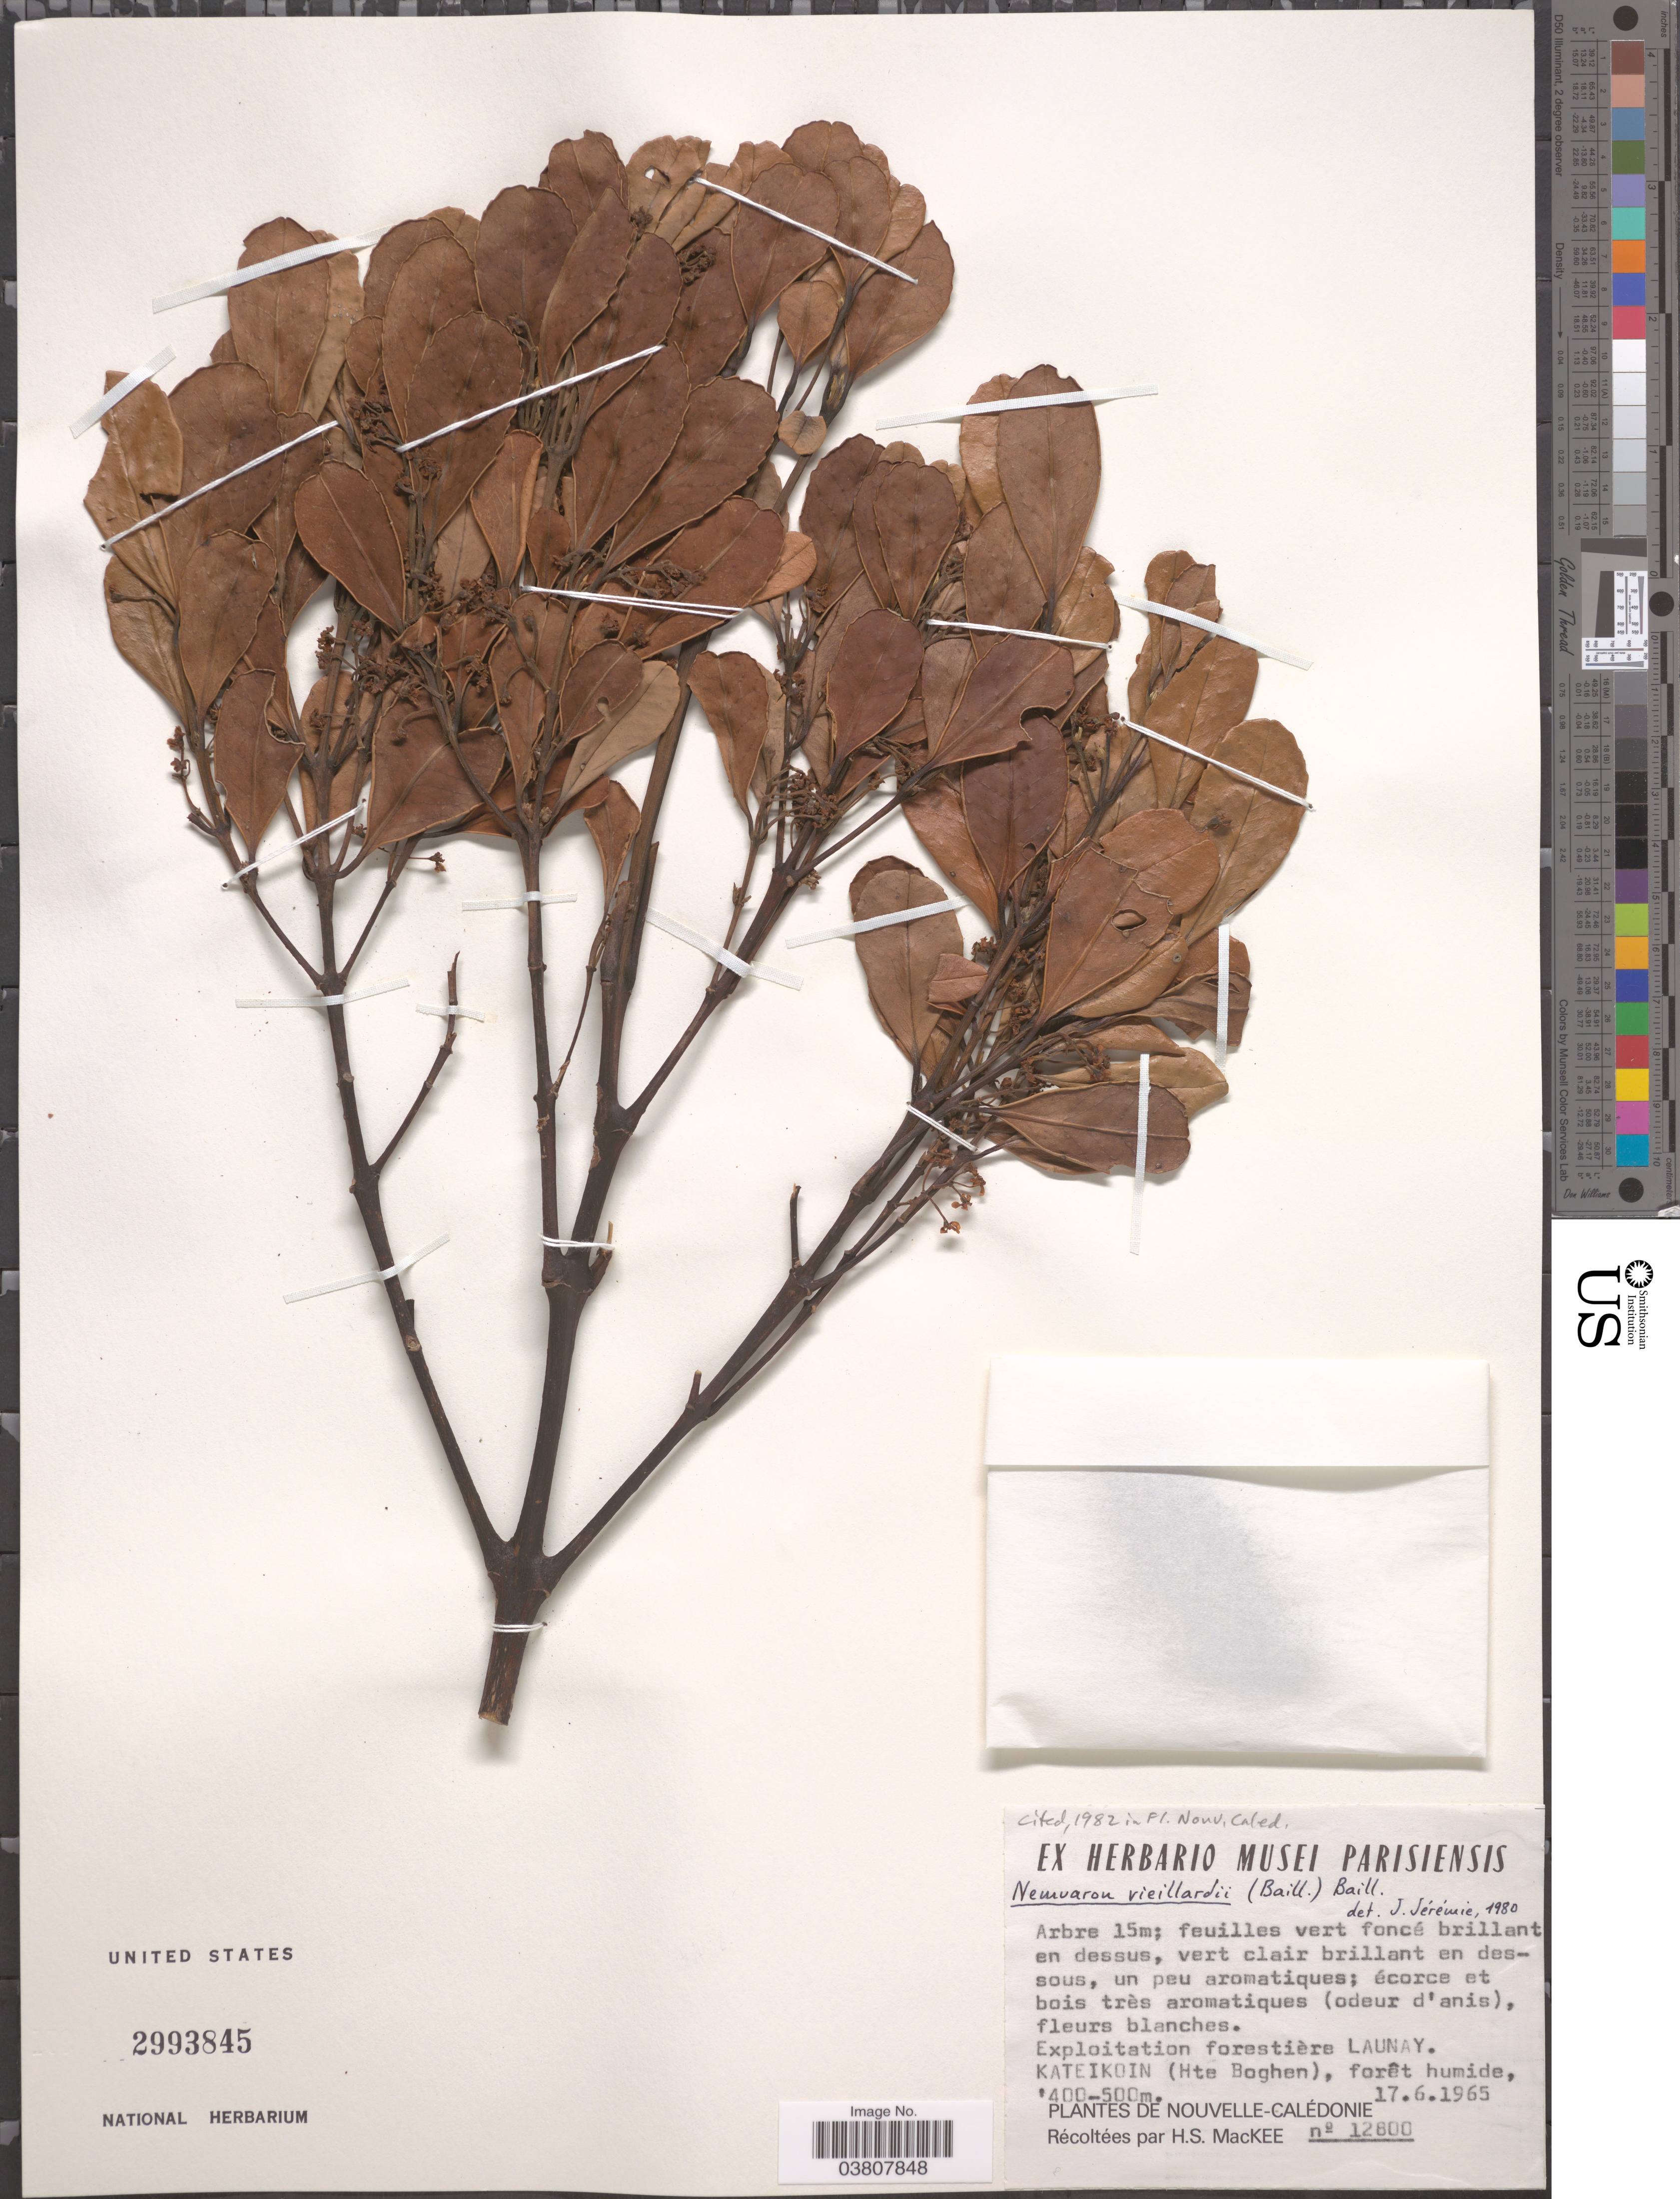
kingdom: Plantae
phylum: Tracheophyta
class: Magnoliopsida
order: Laurales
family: Atherospermataceae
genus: Nemuaron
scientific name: Nemuaron vieillardii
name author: Baill.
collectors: H. S. MacKee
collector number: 12800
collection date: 1965-06-17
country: New Caledonia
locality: Exploitation forestière Launay. Kateikoin (Hte Boghen). Nouvelle-Calédonie.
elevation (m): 400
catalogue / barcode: US 2993845